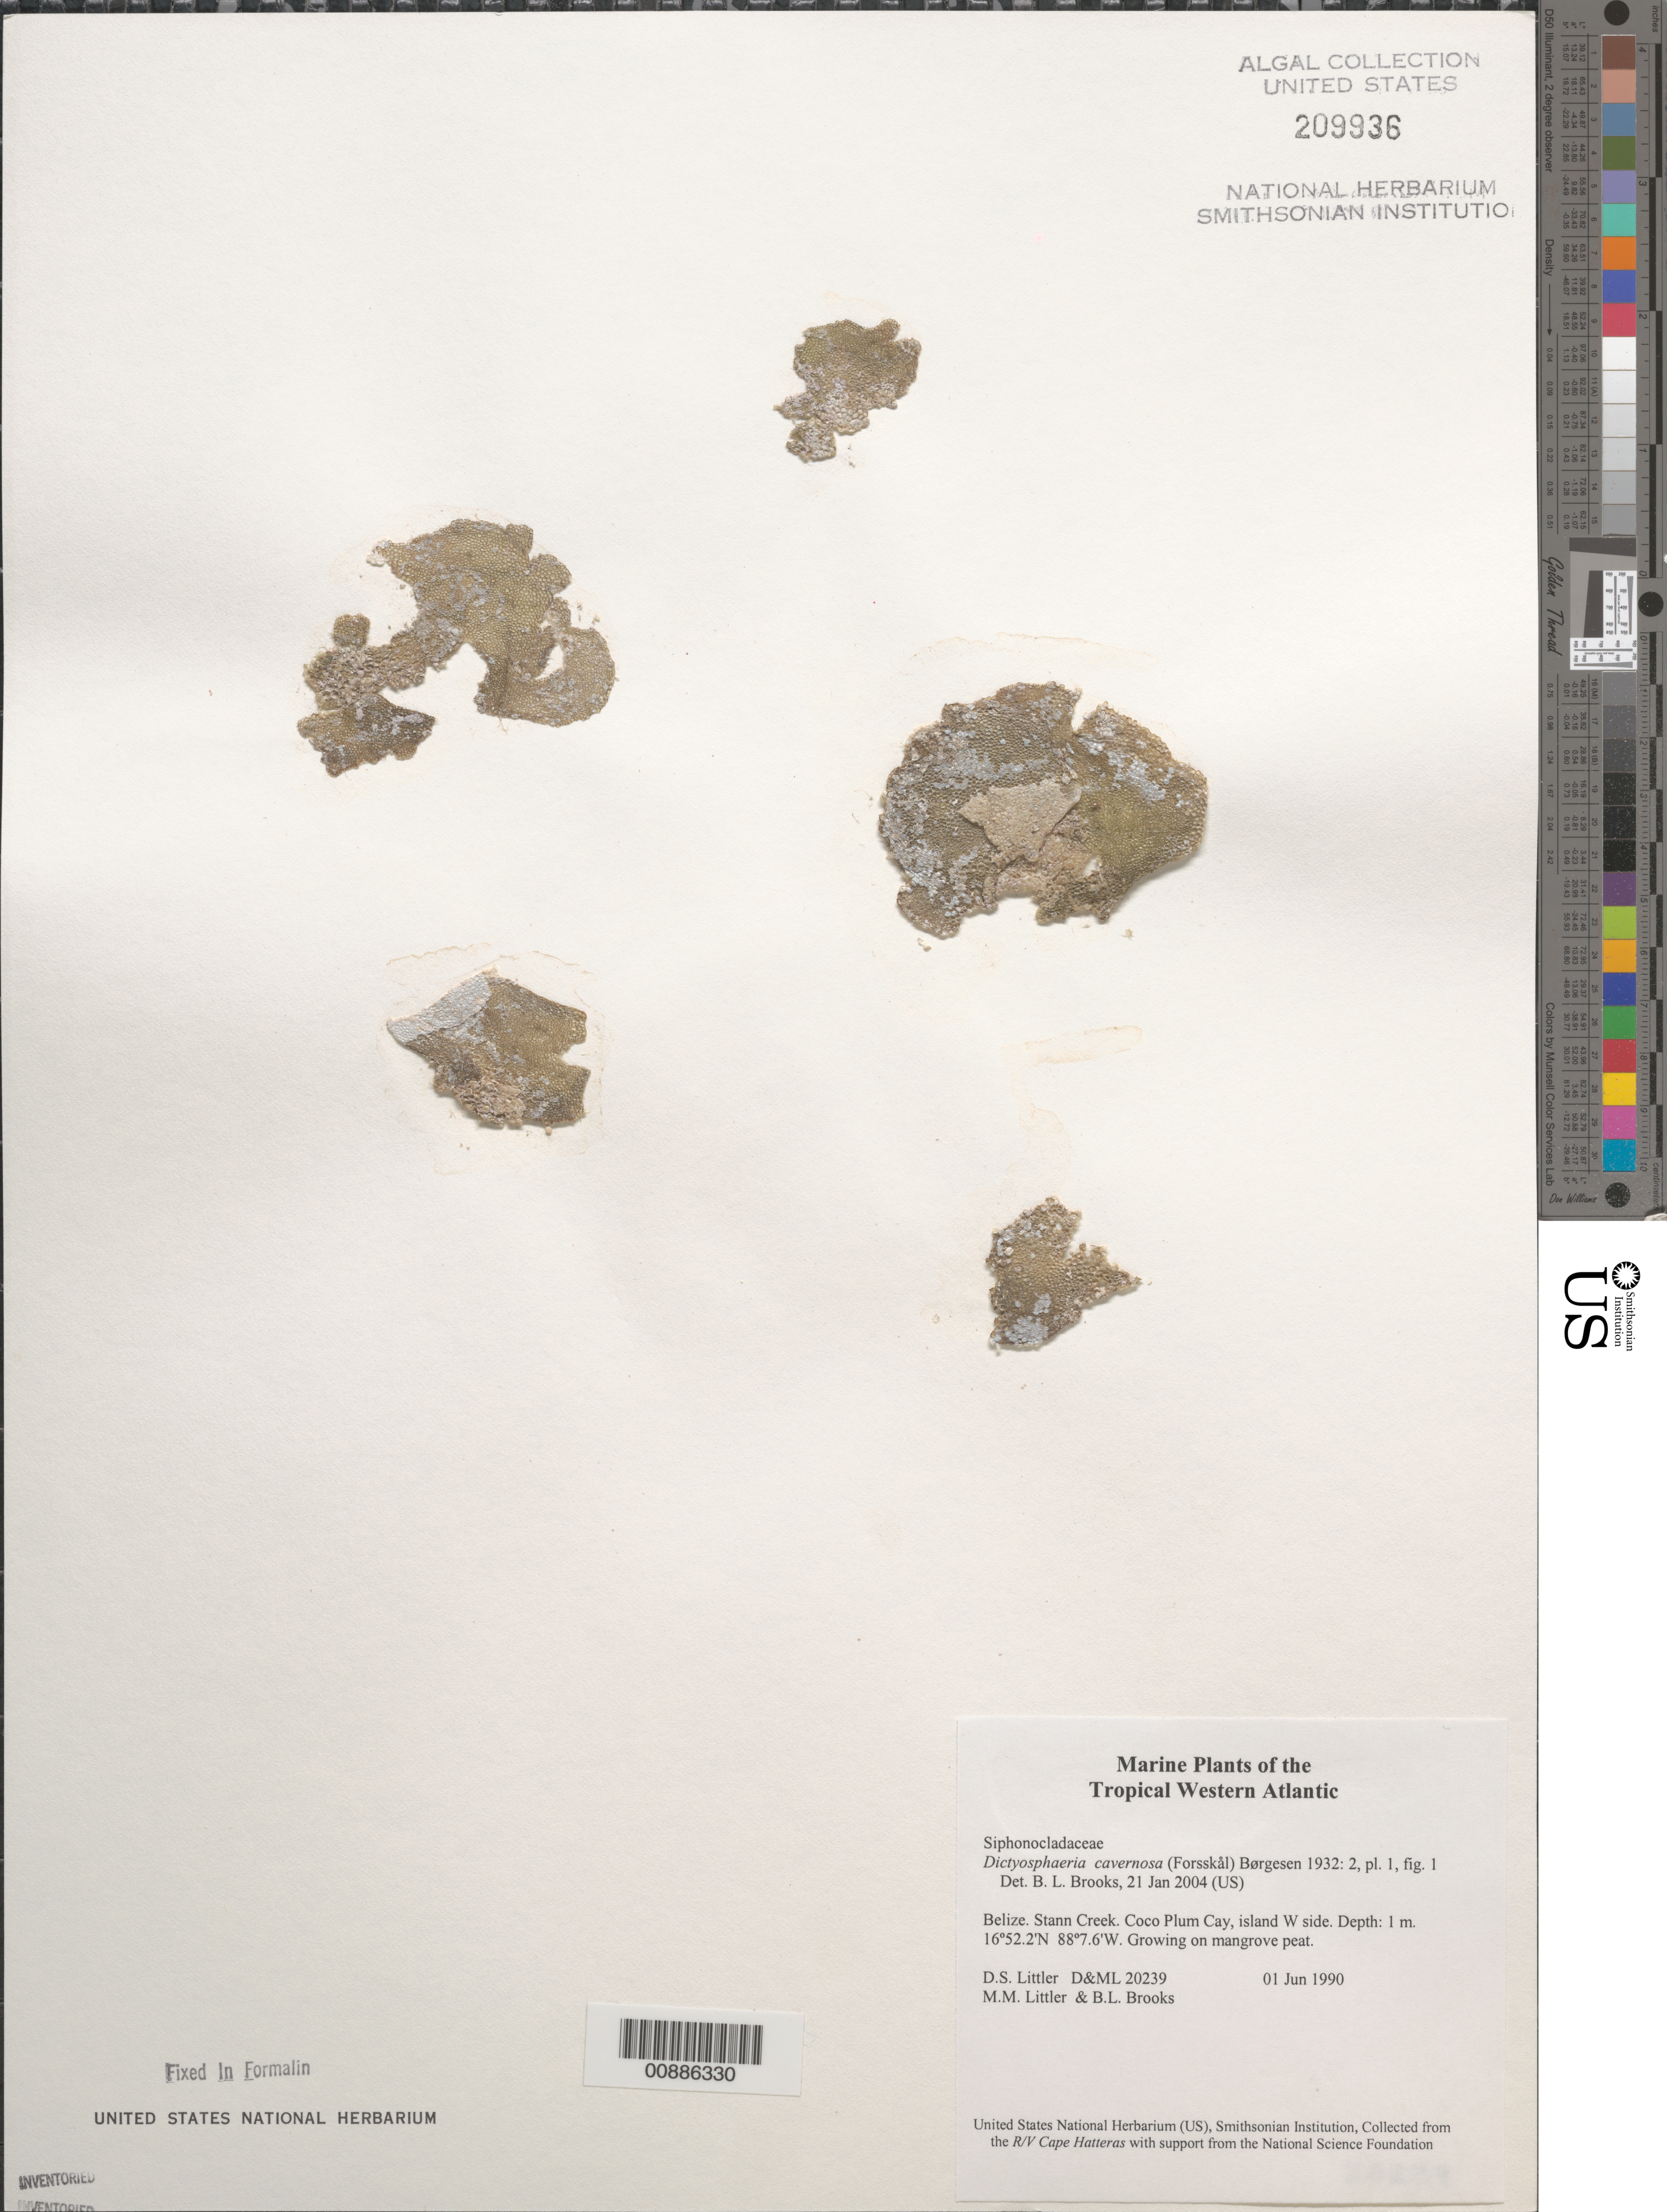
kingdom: Plantae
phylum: Chlorophyta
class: Ulvophyceae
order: Siphonocladales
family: Siphonocladaceae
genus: Dictyosphaeria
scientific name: Dictyosphaeria cavernosa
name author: (Forssk.) Børgesen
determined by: Brooks, B. L., (BOT), Smithsonian Institution - National Museum of Natural History (UNITED STATES)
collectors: D. S. Littler, M. M. Littler & B. Brooks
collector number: D&ML 20239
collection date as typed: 01 Jun 1990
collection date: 1990-06-01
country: Belize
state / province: Stann Creek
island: Coco Plum Cay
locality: West side of island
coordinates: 16 52.2'N, 88 7.6'W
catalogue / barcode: US 209936